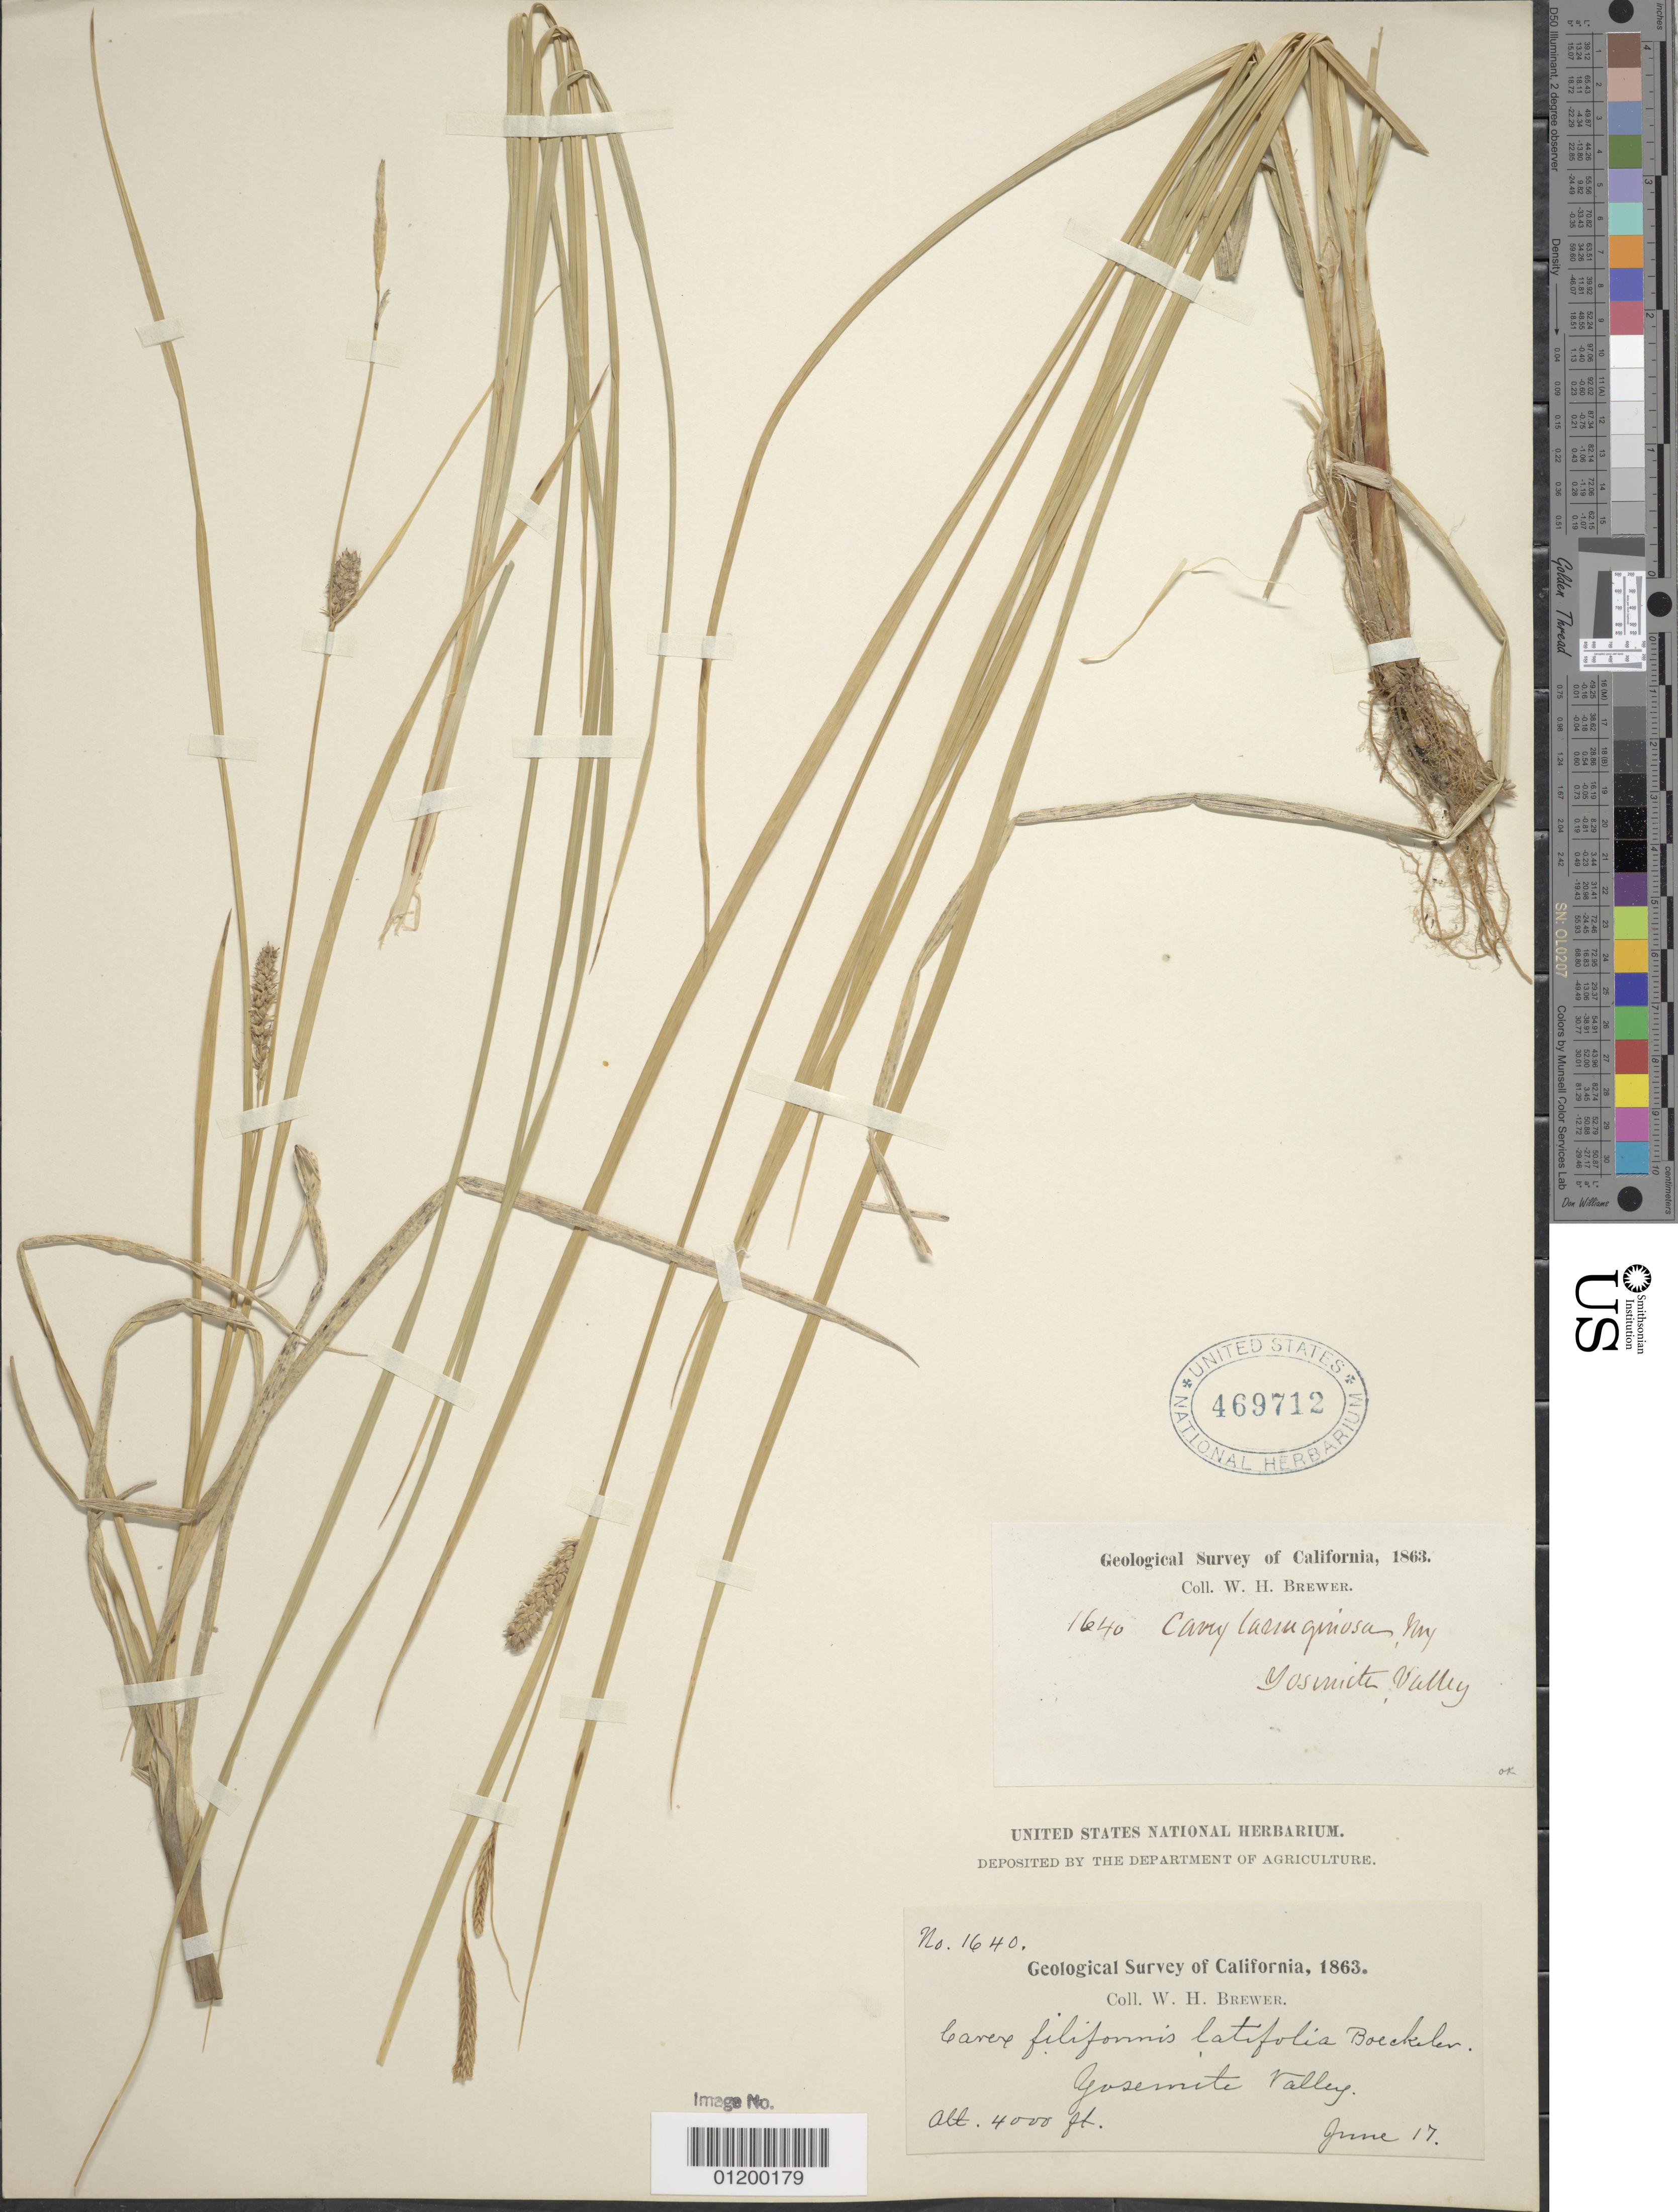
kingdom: Plantae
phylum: Tracheophyta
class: Liliopsida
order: Poales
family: Cyperaceae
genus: Carex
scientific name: Carex pellita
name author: Muhl. ex Willd.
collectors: W. H. Brewer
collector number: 1640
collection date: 1863-06-17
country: United States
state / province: California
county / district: Mariposa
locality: Yosemite Valley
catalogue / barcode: US 469712